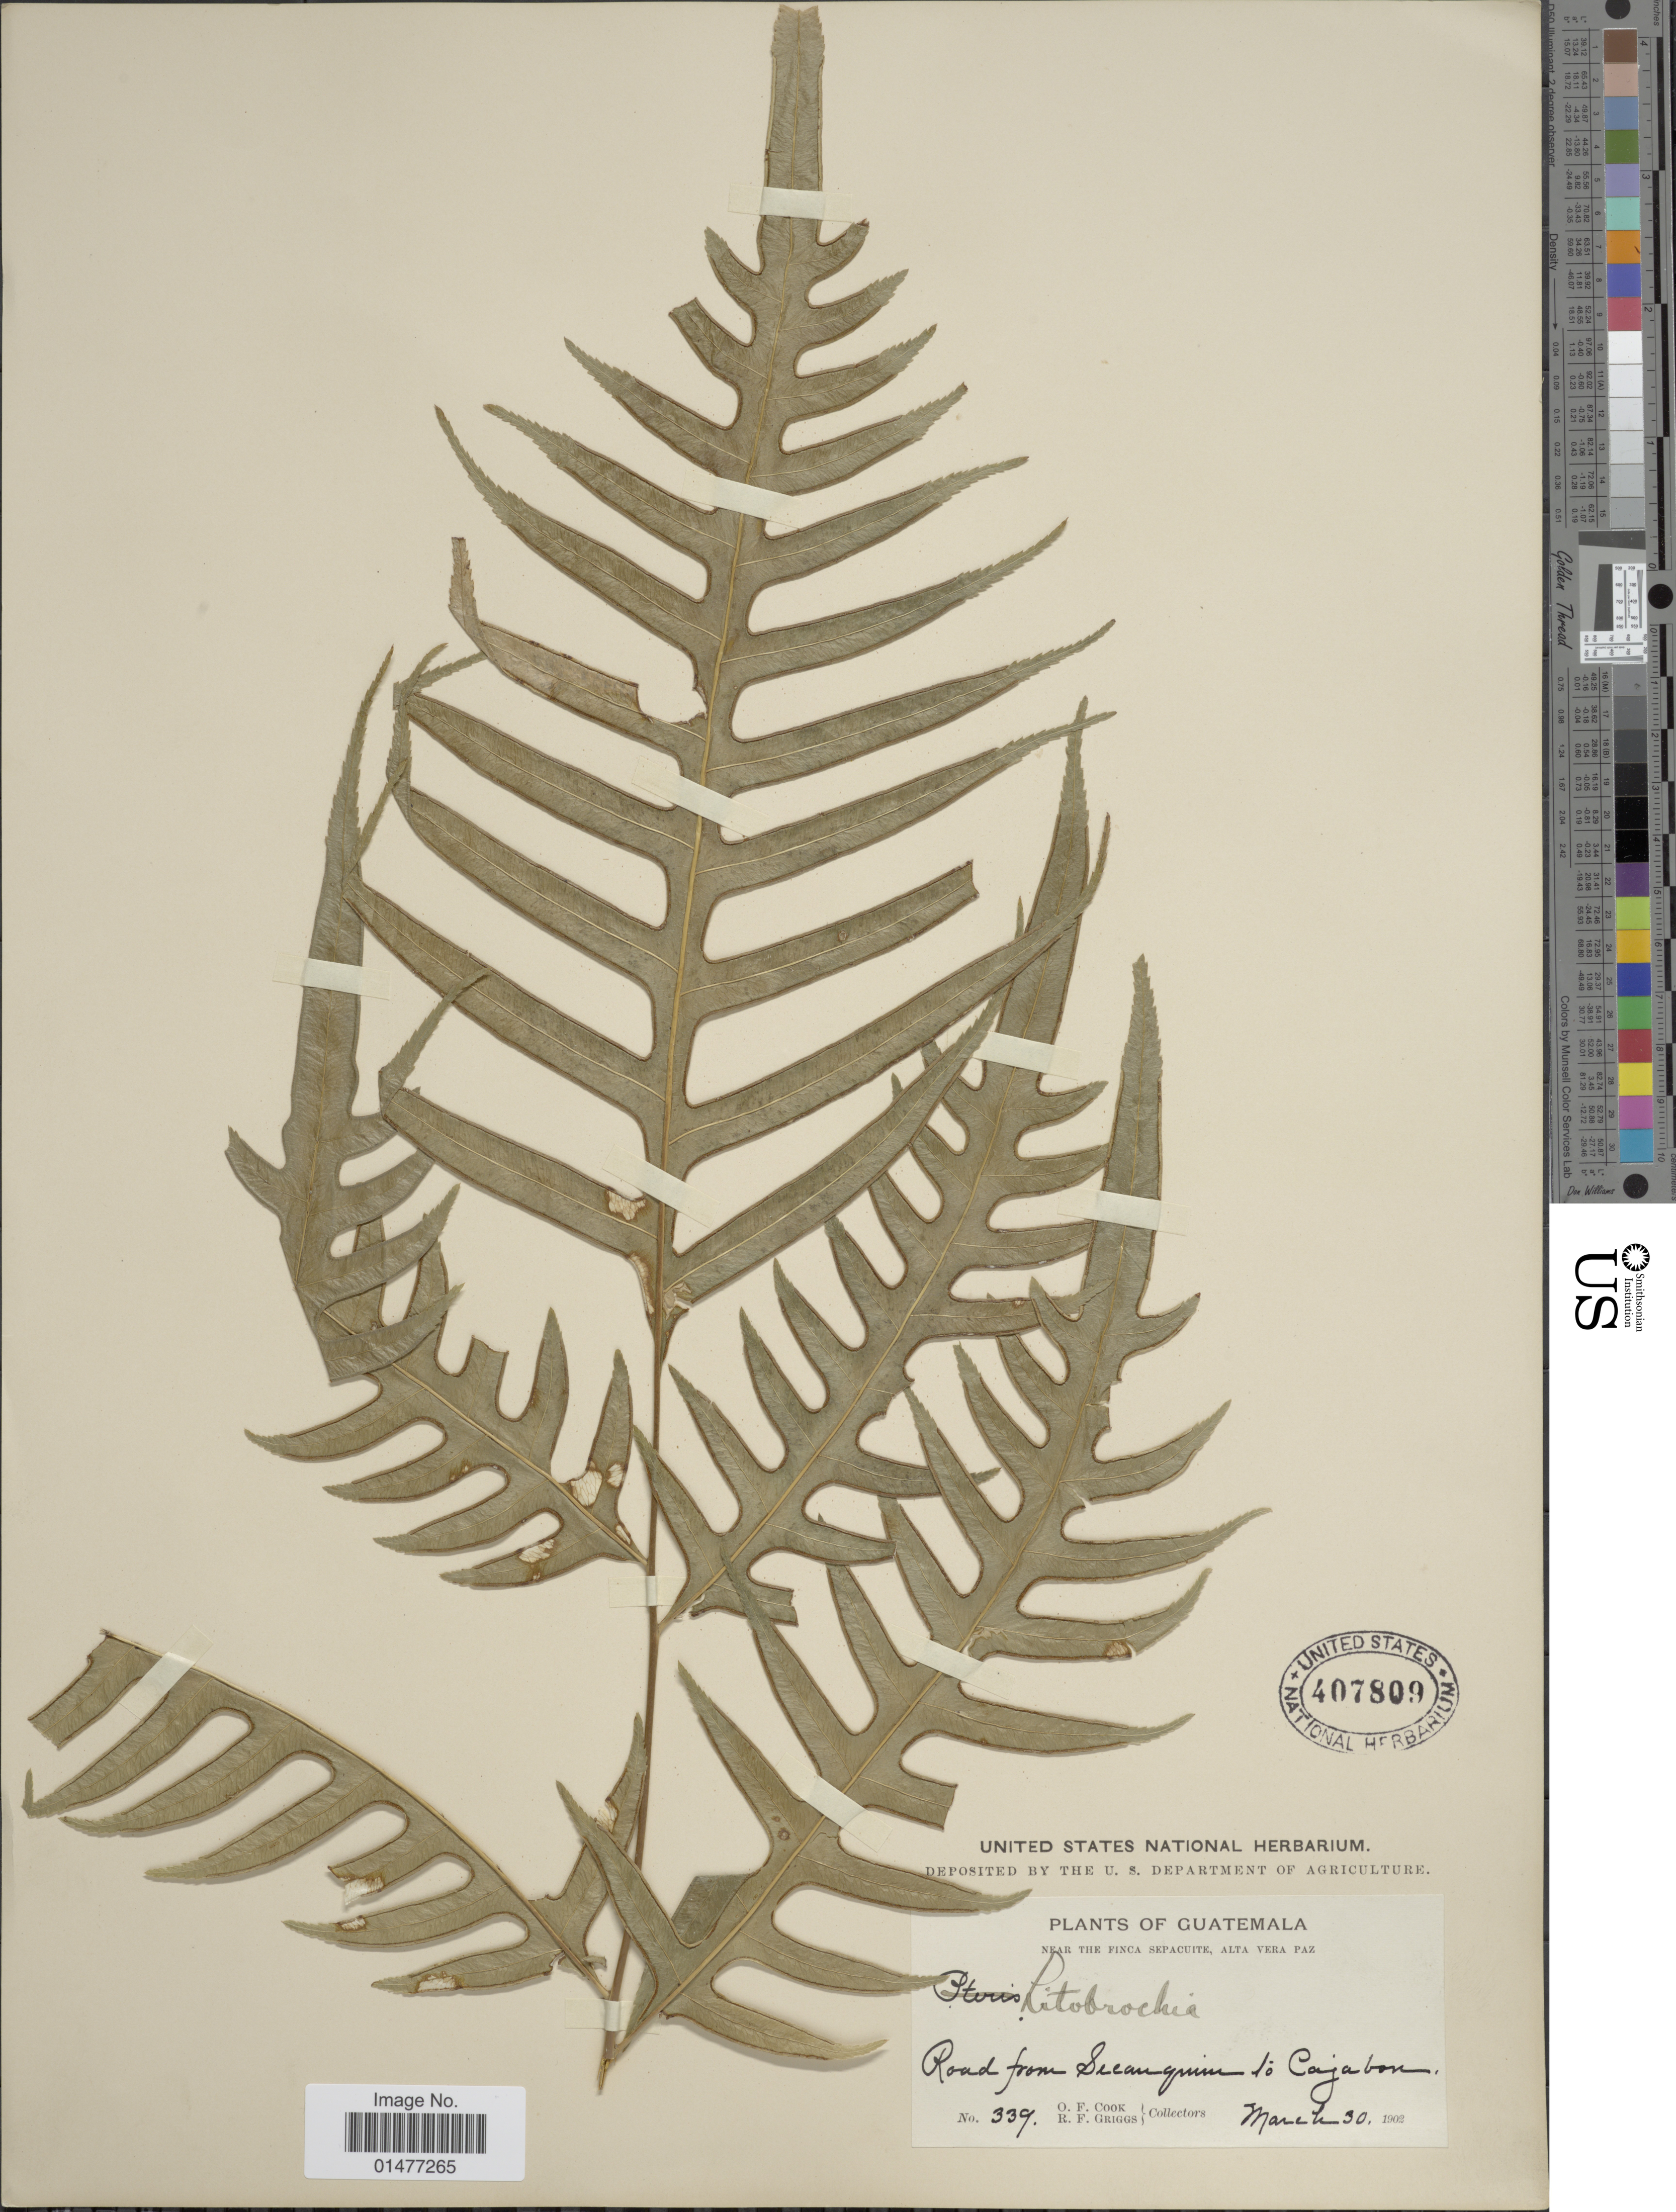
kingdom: Plantae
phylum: Tracheophyta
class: Polypodiopsida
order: Polypodiales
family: Pteridaceae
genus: Pteris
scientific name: Pteris altissima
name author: Poir.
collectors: O. F. Cook & R. F. Griggs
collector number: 339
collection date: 1902-03-30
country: Guatemala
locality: near the finca sepacuite, Alta Verapaz, Road from Secanquim to Cajabon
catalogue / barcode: US 407809